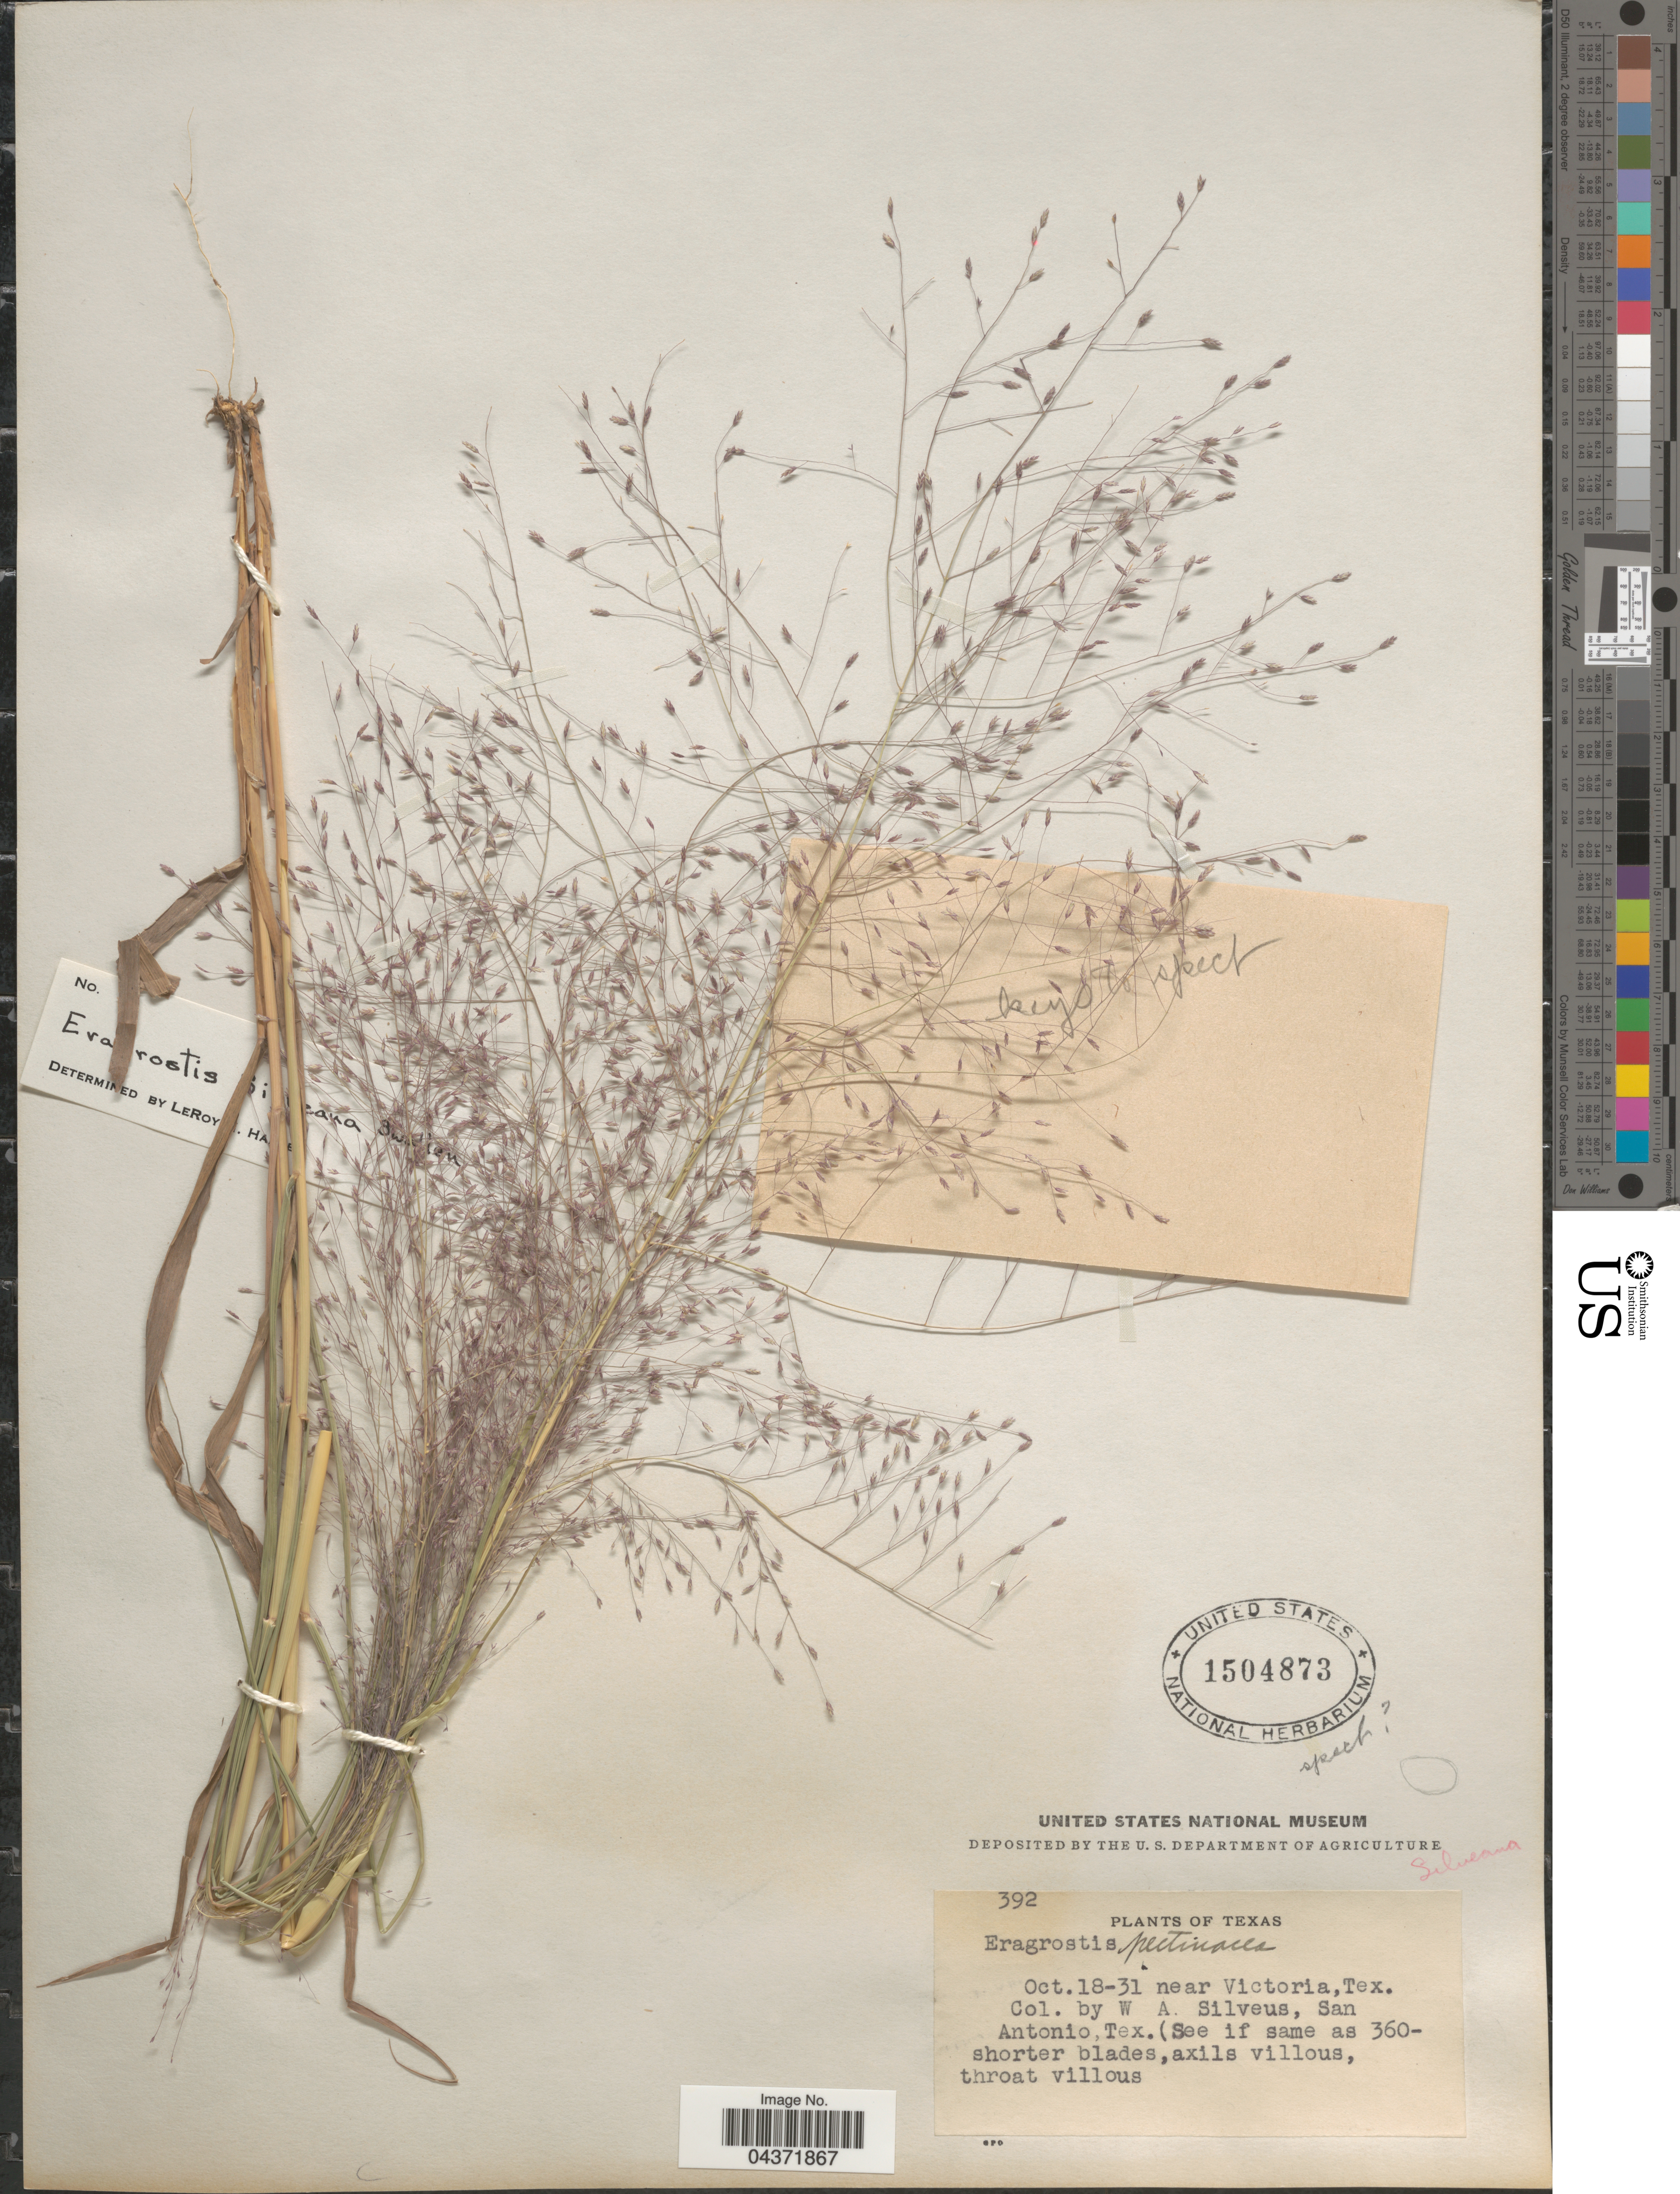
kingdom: Plantae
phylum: Tracheophyta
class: Liliopsida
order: Poales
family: Poaceae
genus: Eragrostis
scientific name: Eragrostis spectabilis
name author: (Pursh) Steud.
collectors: W. Silveus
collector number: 392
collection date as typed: Transcribed d/m/y: 18/10/31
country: United States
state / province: Texas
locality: Near Victoria.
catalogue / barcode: US 1504873